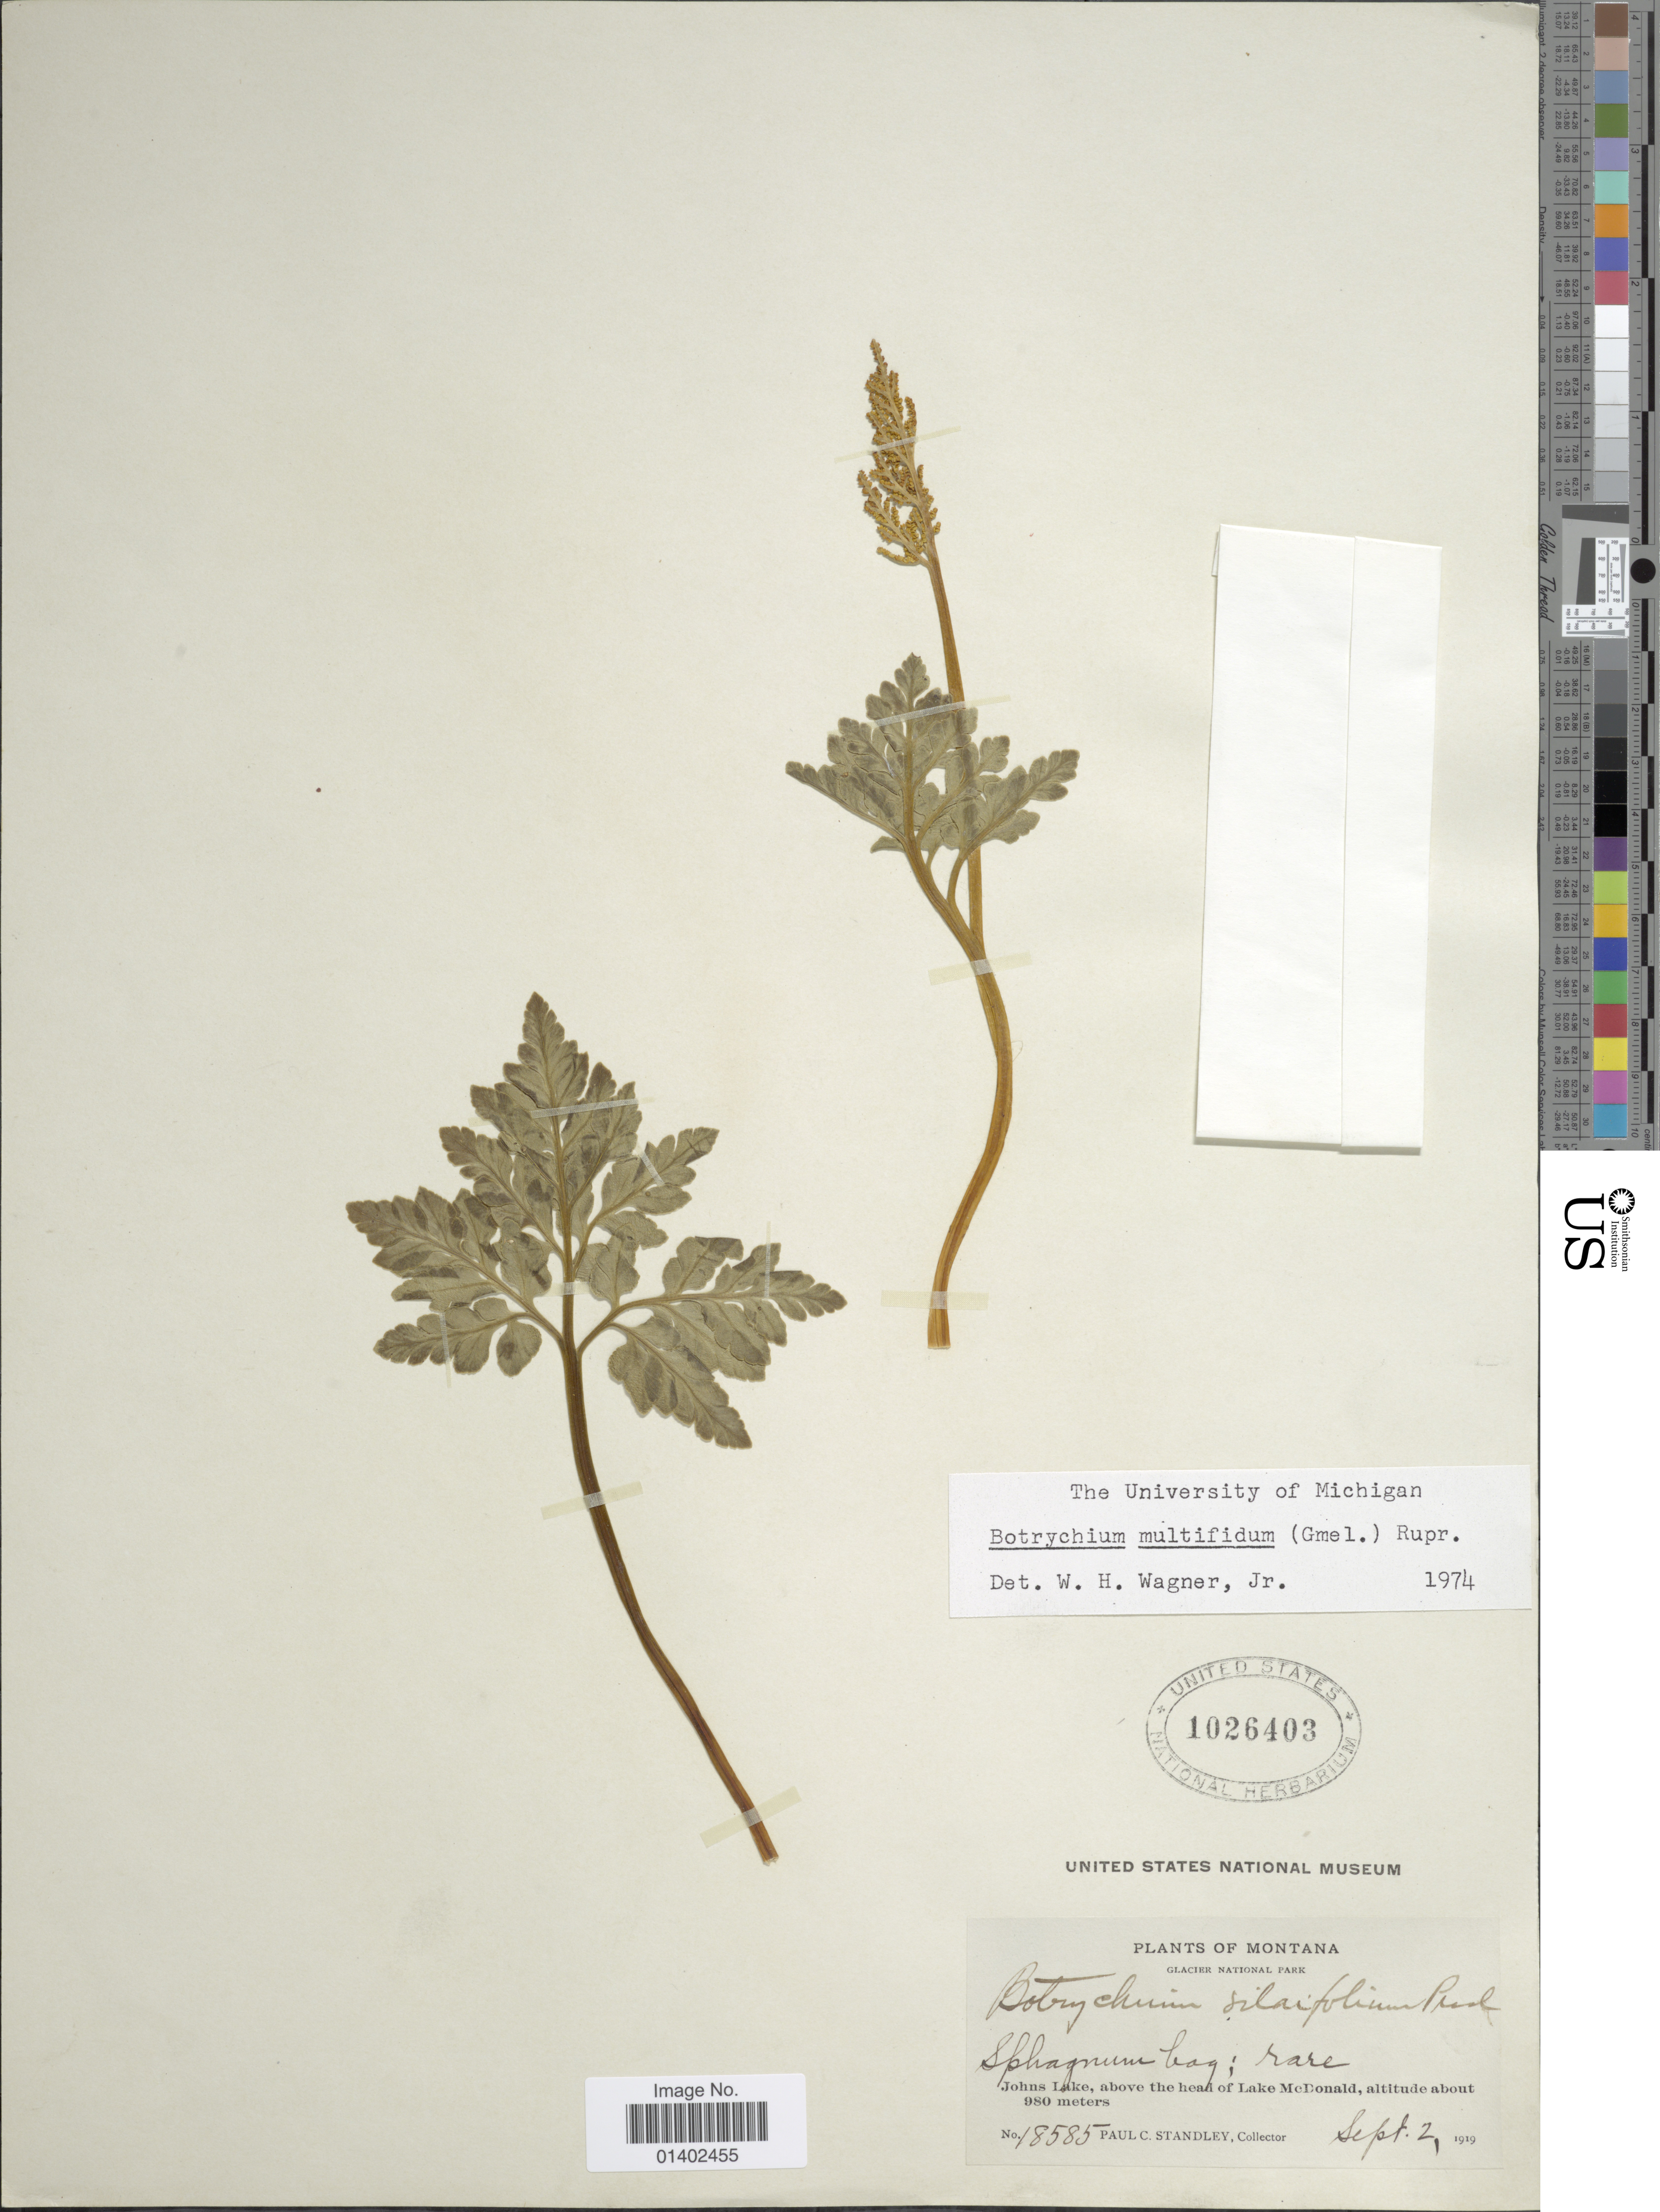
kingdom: Plantae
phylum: Tracheophyta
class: Polypodiopsida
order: Ophioglossales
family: Ophioglossaceae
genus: Botrychium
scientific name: Botrychium multifidum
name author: (J.F. Gmel.) Rupr.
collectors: P. C. Standley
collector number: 18585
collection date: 1919-09-02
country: United States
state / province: Montana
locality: Johns Lake, above the head of Lake McDonald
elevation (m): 980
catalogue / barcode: US 1026403